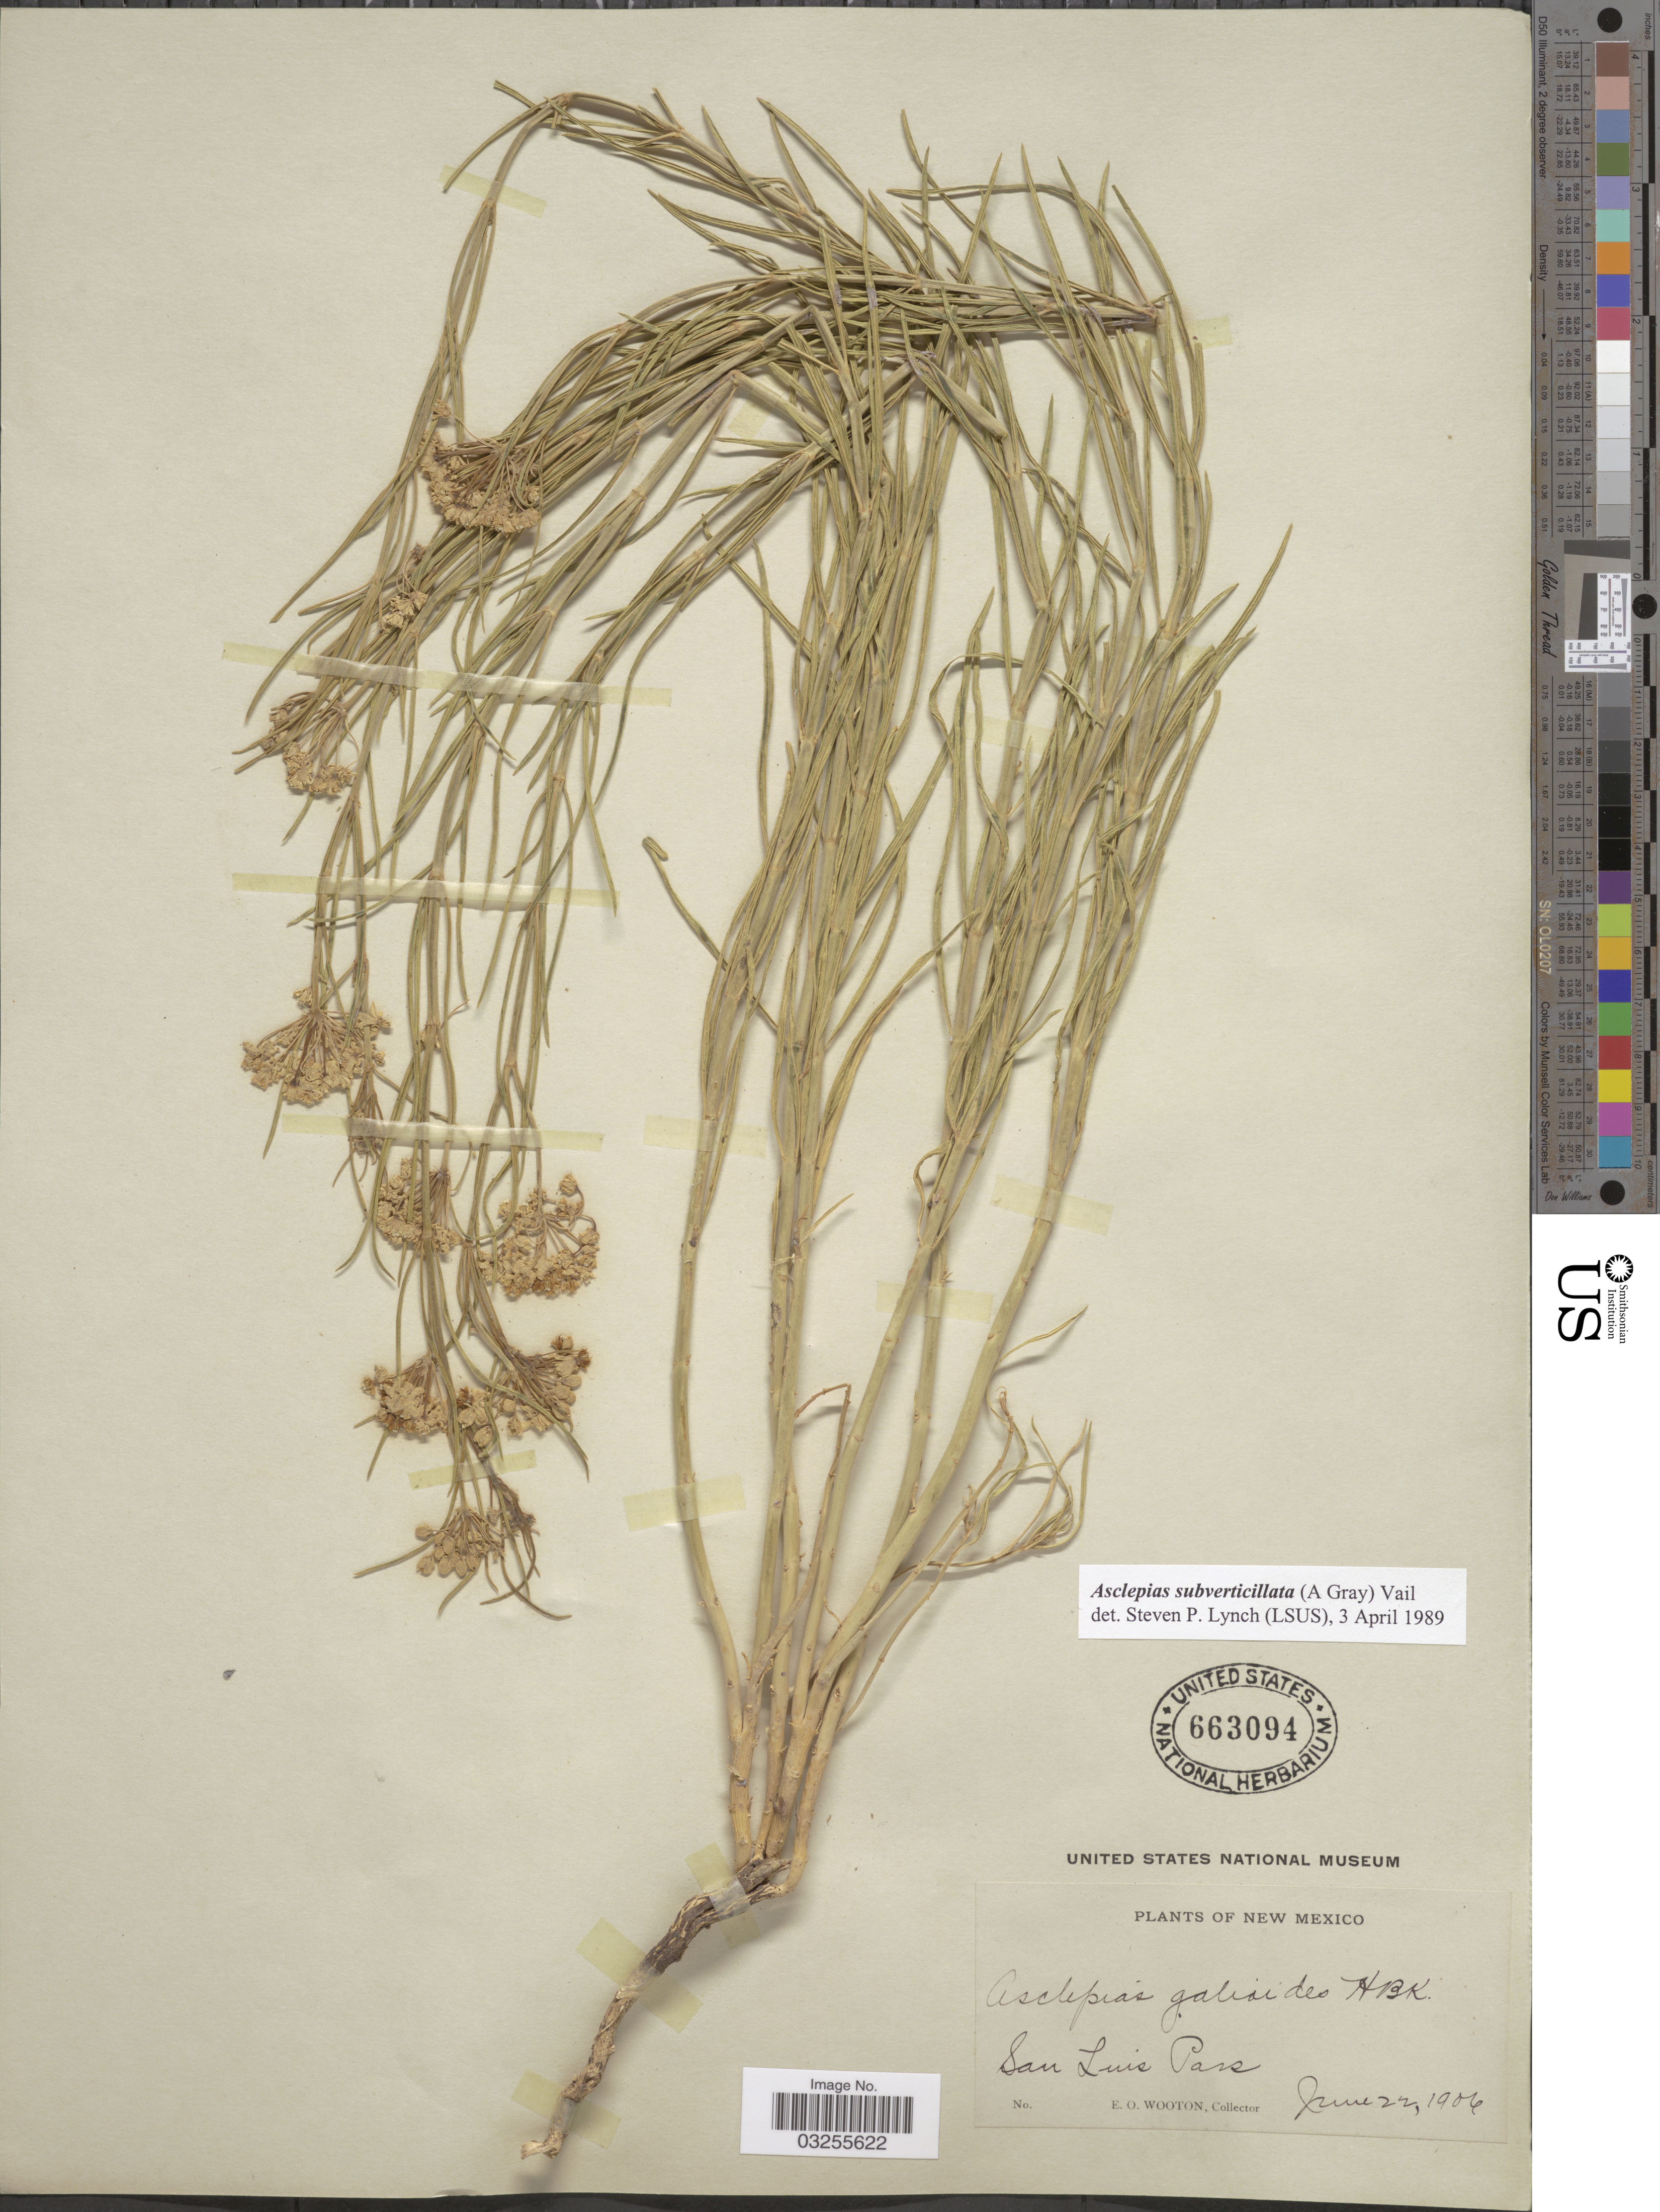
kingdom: Plantae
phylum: Tracheophyta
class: Magnoliopsida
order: Gentianales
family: Apocynaceae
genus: Asclepias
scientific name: Asclepias subverticillata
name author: (A. Gray) Vail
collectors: E. O. Wooton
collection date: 1906-06-22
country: United States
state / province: New Mexico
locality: San Luis Pass.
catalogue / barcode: US 663094